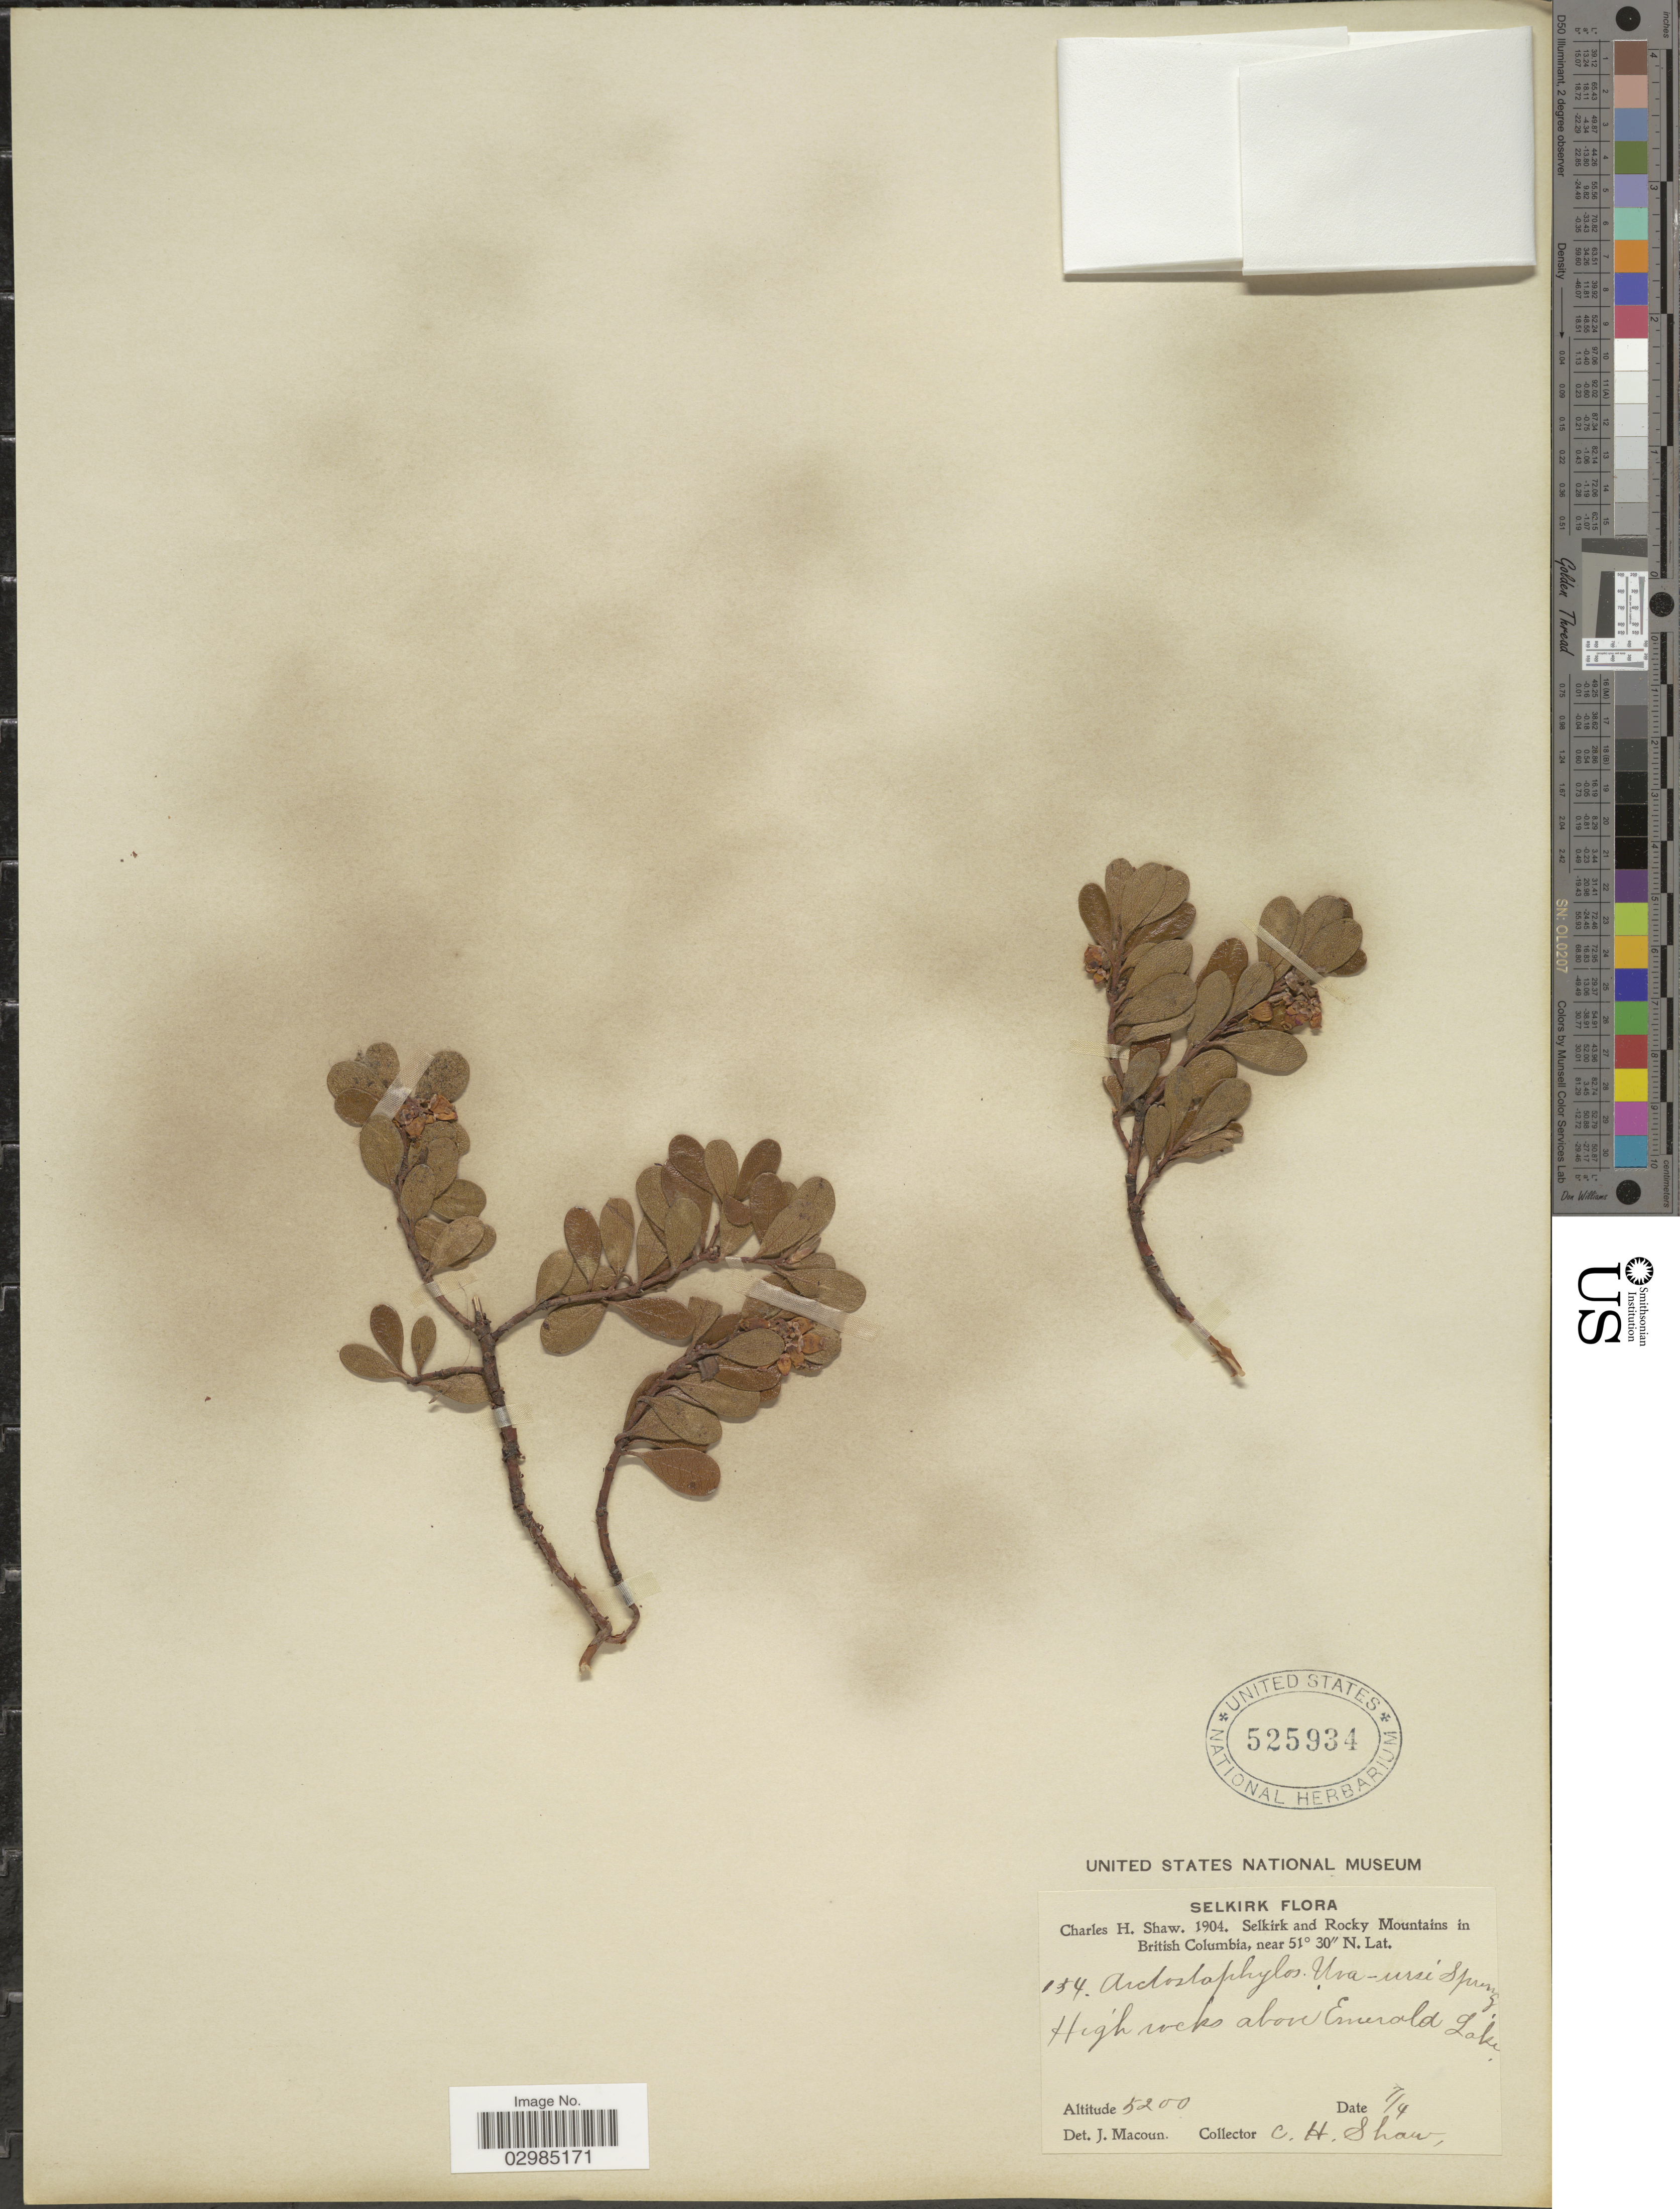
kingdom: Plantae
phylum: Tracheophyta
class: Magnoliopsida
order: Ericales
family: Ericaceae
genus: Arctostaphylos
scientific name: Arctostaphylos uva-ursi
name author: (L.) Spreng.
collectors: C. H. Shaw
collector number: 154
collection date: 1904-07-04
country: Canada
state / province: British Columbia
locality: Selkirk and Rocky Mountains. High rocks above Emerald Lake.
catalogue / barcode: US 525934